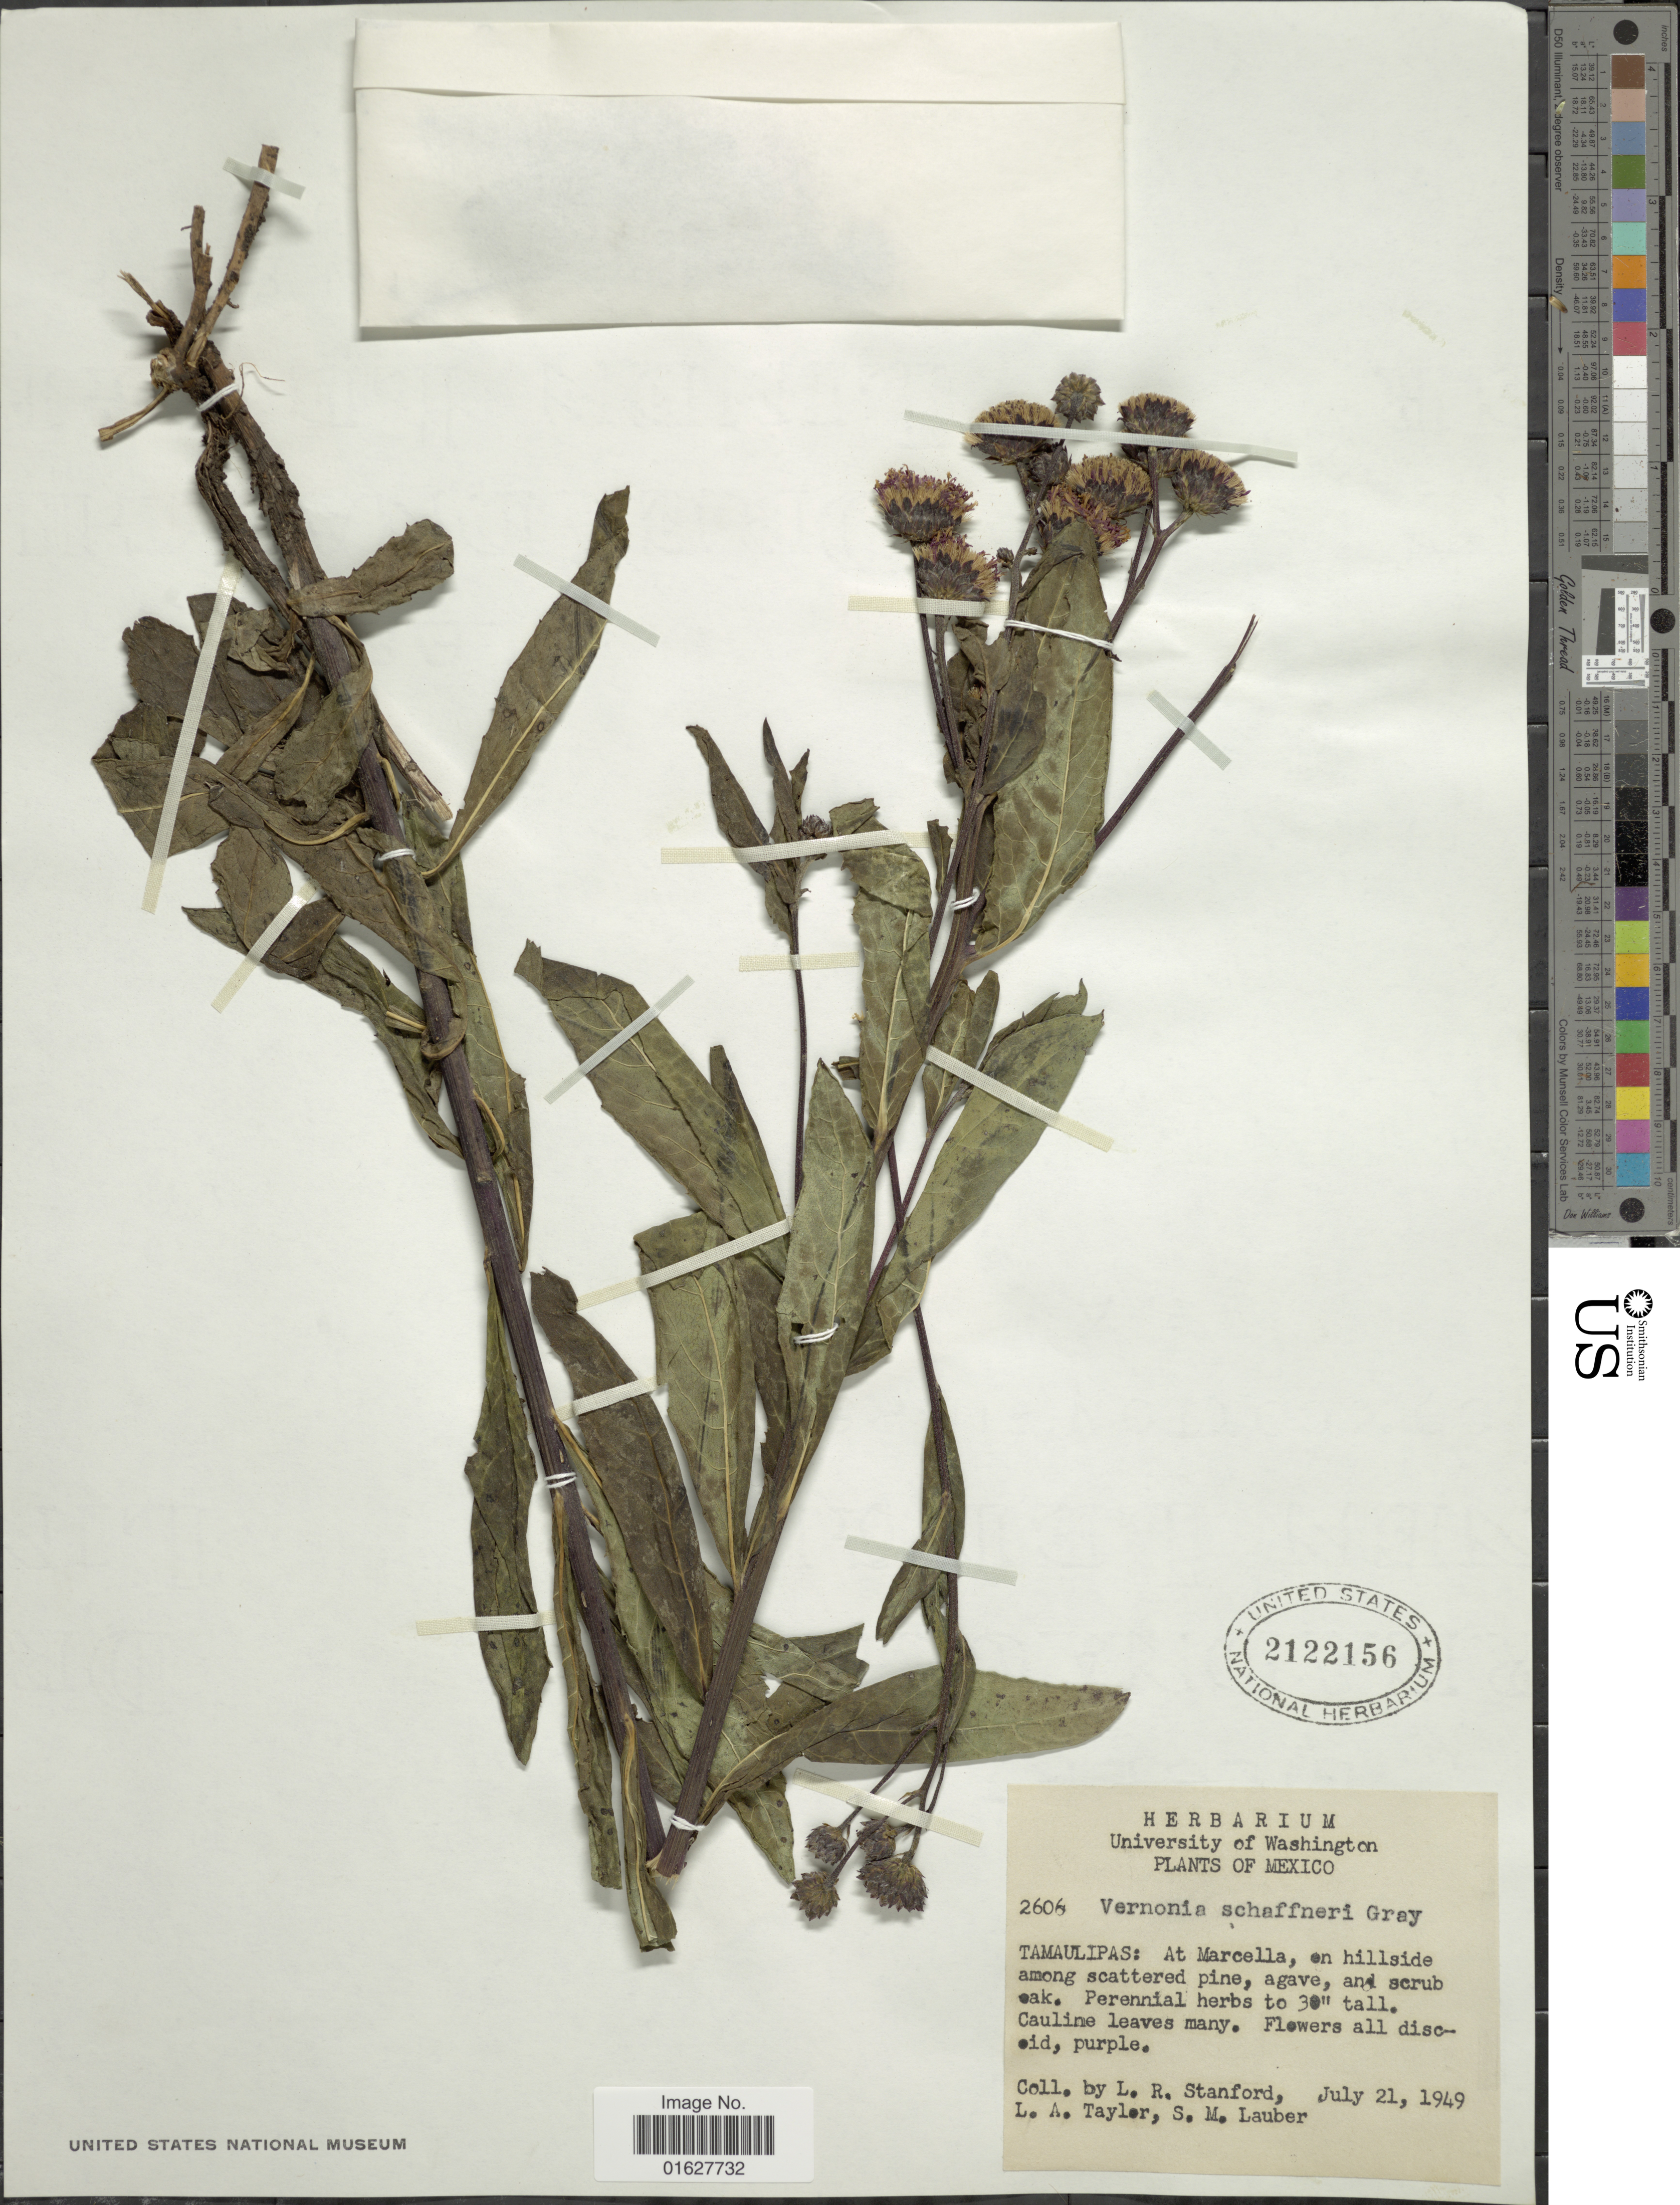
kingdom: Plantae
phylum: Tracheophyta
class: Magnoliopsida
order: Asterales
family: Asteraceae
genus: Vernonia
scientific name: Vernonia greggii subsp. schaffneri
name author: (A. Gray) G. C. Chapman & S.B. Jones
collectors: L. R. Stanford, L. A. Taylor & S. M. Lauber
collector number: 2606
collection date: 1949-07-21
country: Mexico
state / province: Tamaulipas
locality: Mexico. Tamaulipas: At Marcella, en hillside among scattered pine, agave and scrub oak.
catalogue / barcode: US 2122156